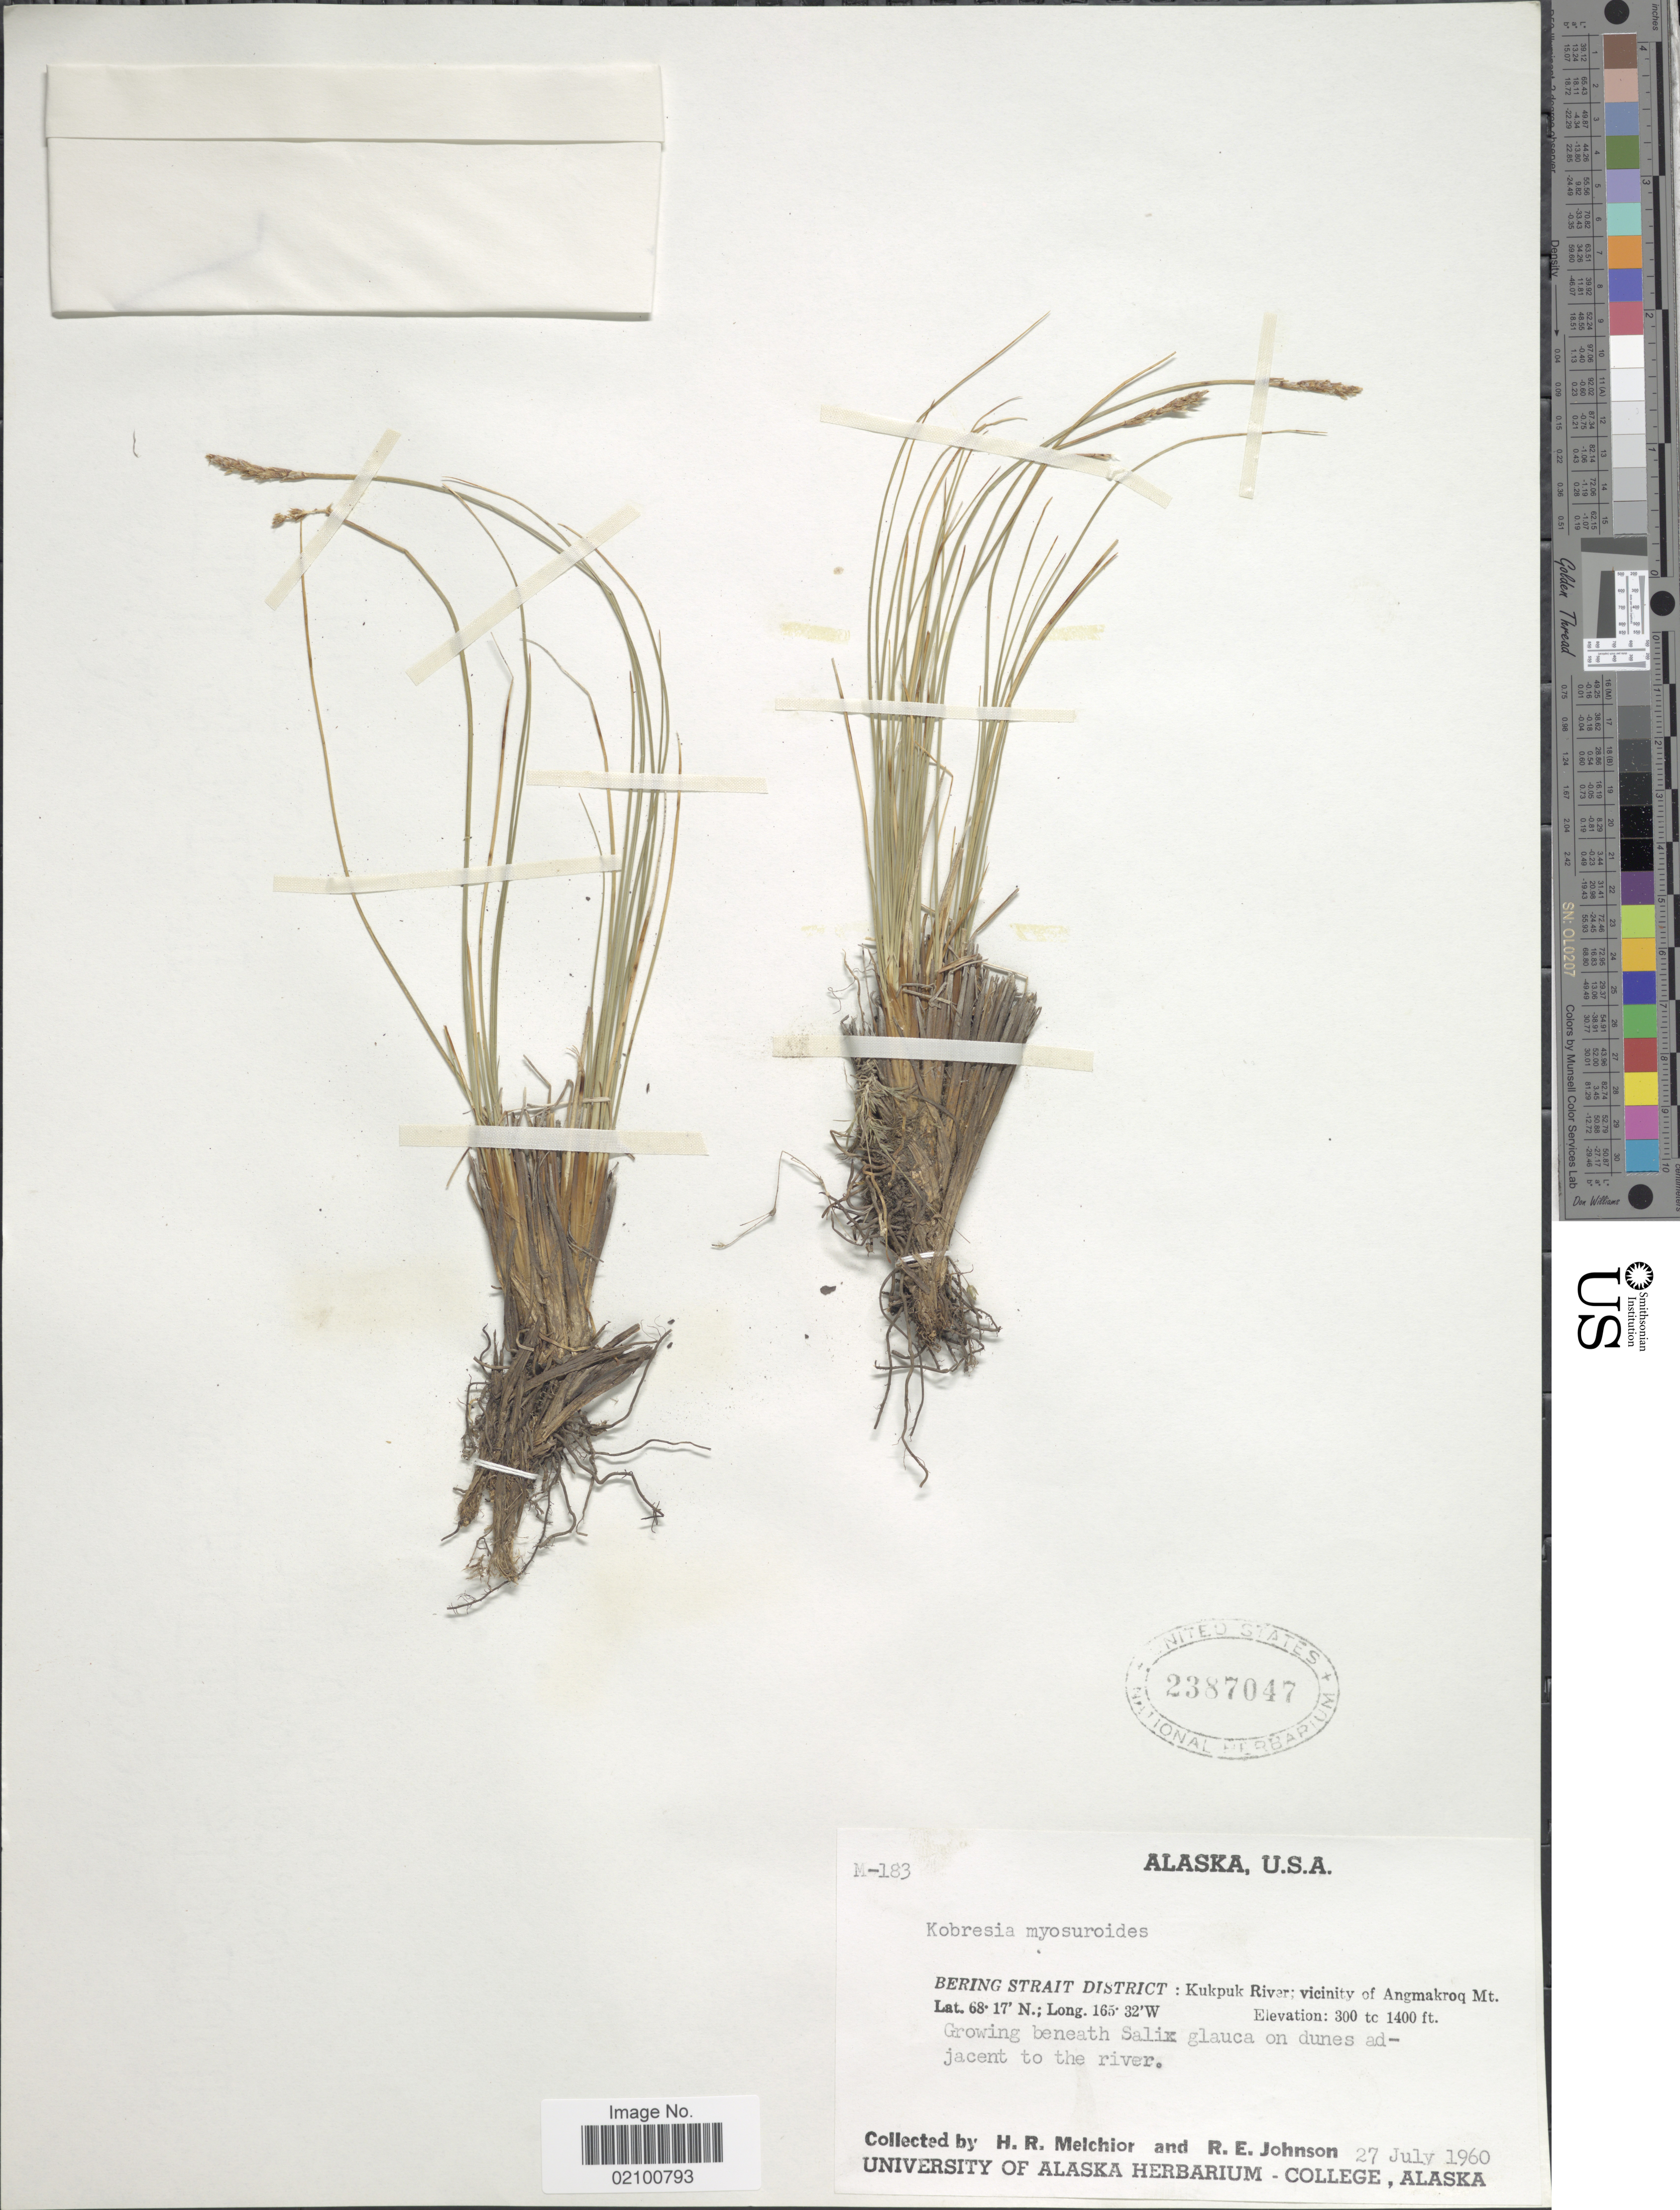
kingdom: Plantae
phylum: Tracheophyta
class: Liliopsida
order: Poales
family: Cyperaceae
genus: Carex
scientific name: Carex myosuroides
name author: Vill.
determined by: Strong, M. T., (US), Smithsonian Institution - National Museum of Natural History (UNITED STATES)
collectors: H. R. Melchior & R. Johnson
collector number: M-183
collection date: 1960-07-27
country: United States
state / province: Alaska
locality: U.S.A., Bering Strait District, Kukpuk River, Vicinity of Angmakroq Mt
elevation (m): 91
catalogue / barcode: US 2387047